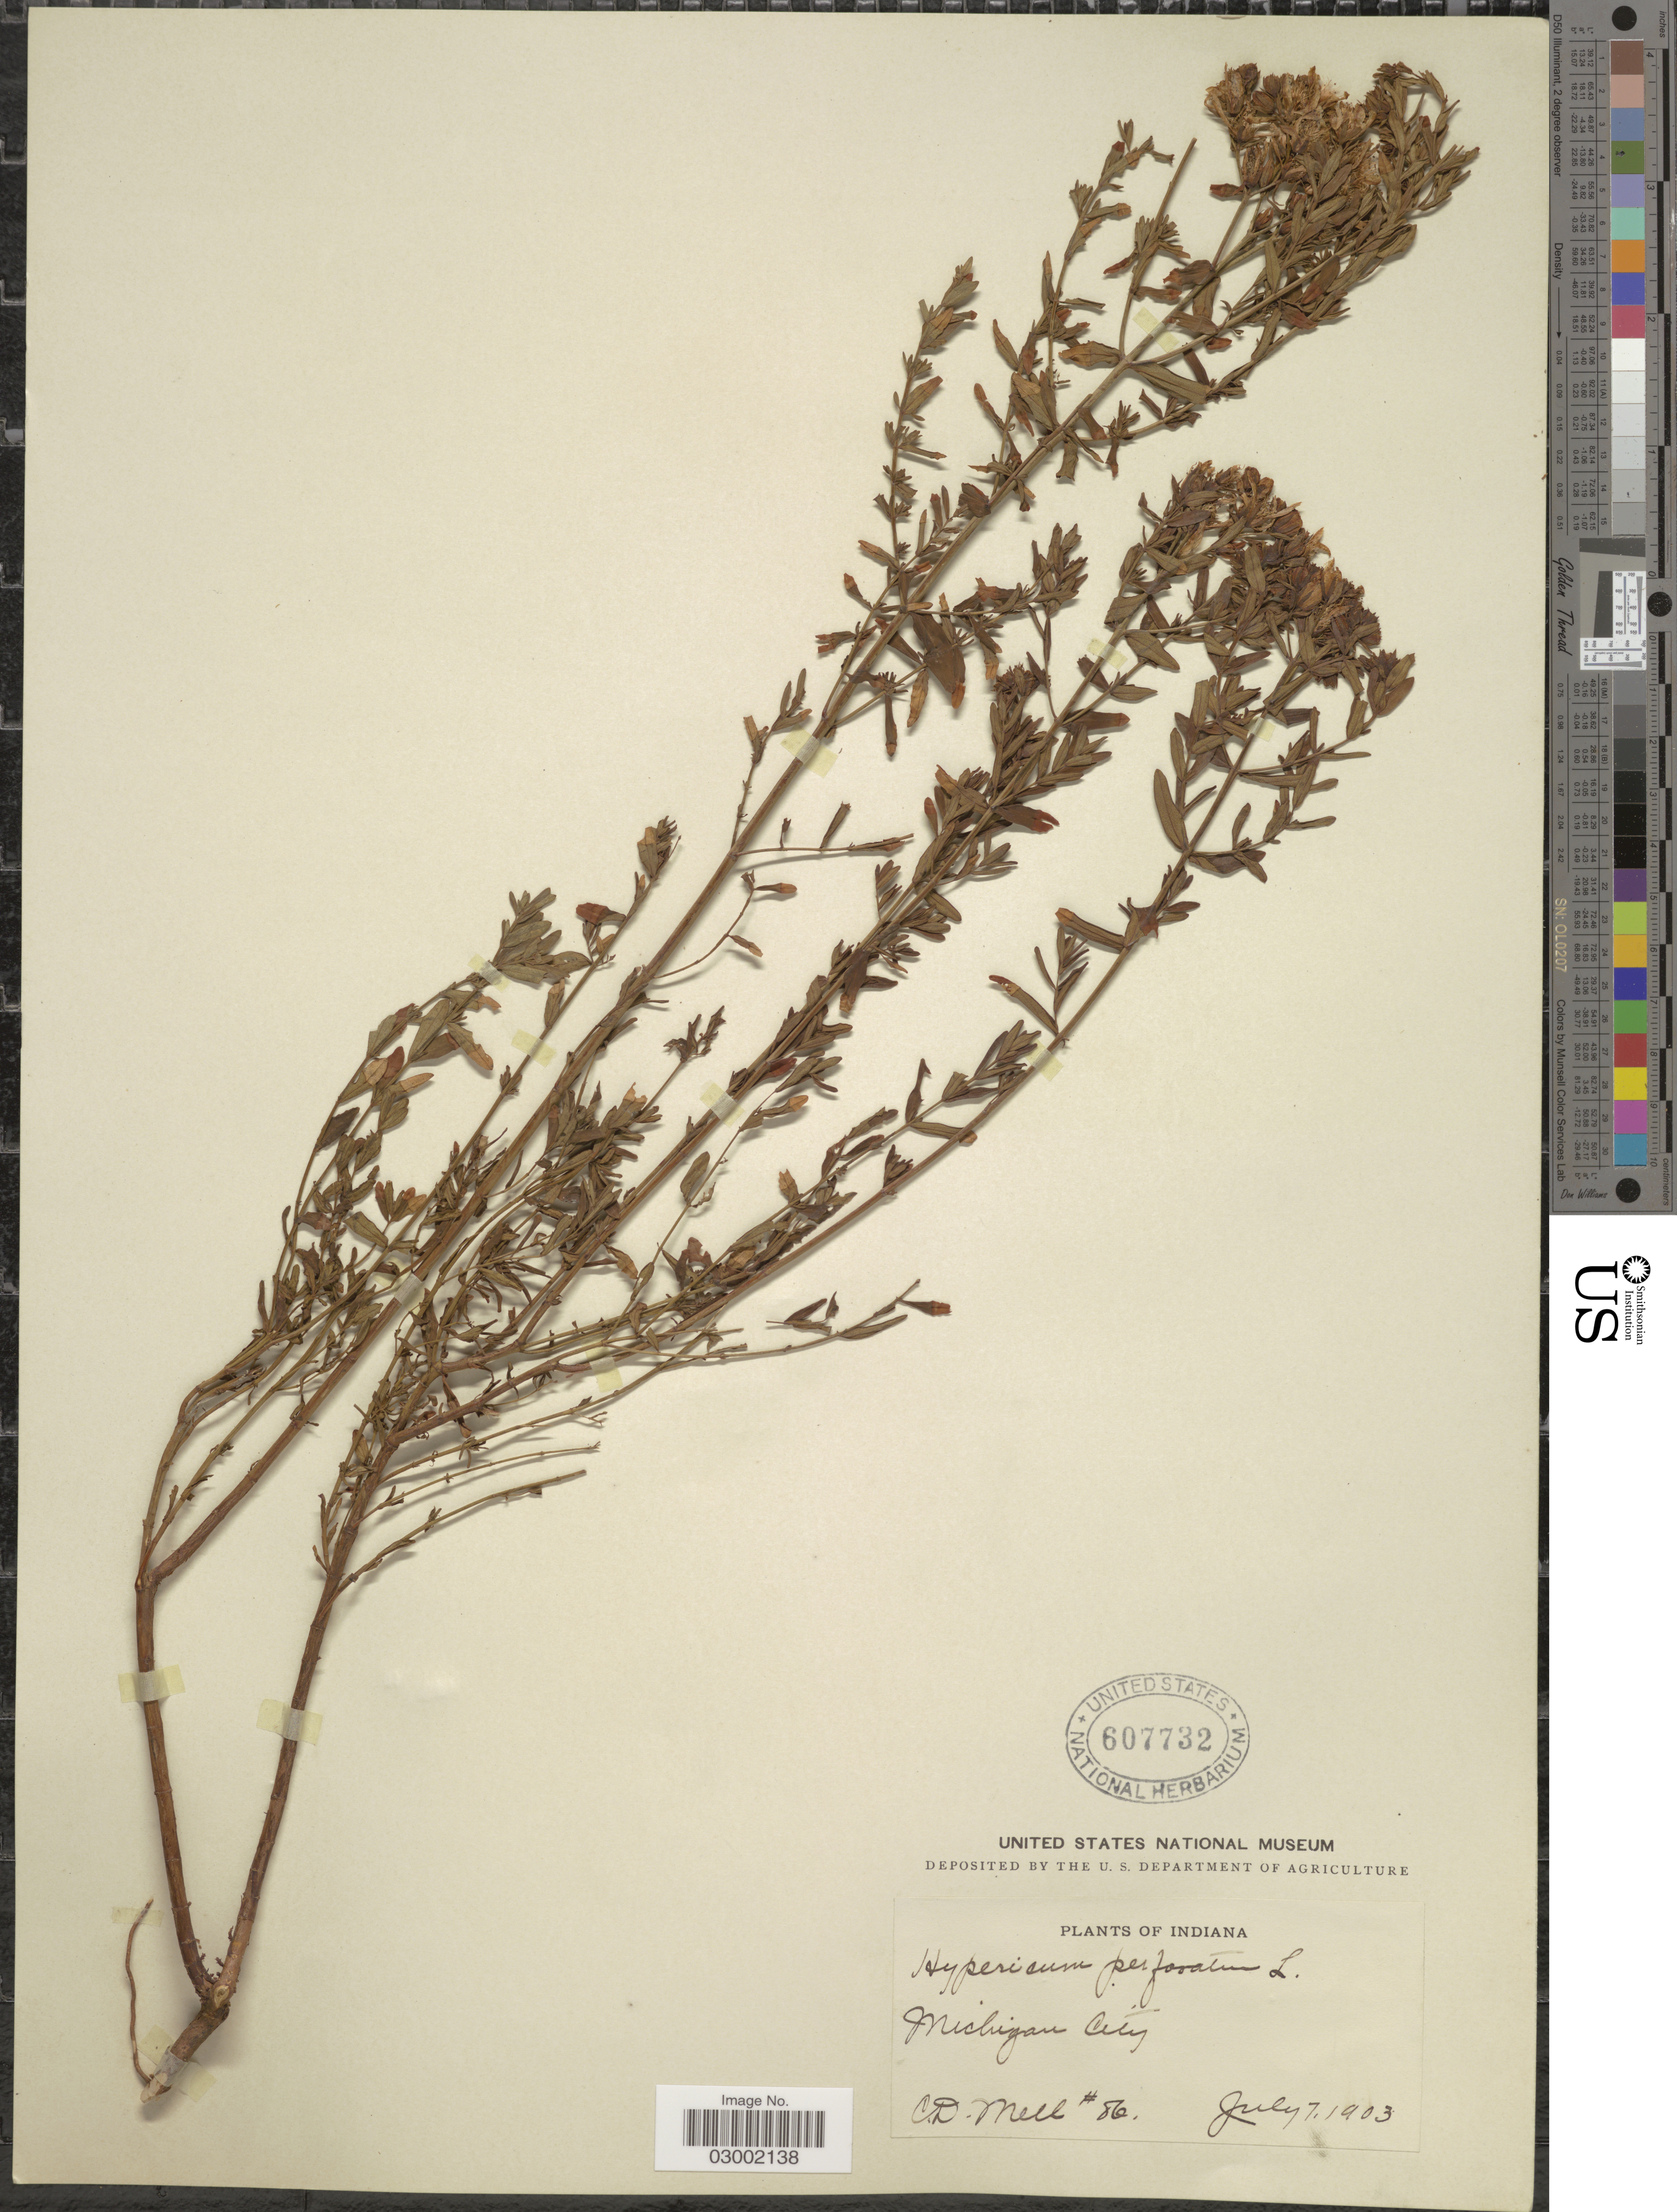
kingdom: Plantae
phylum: Tracheophyta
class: Magnoliopsida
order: Malpighiales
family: Hypericaceae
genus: Hypericum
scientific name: Hypericum perforatum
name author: L.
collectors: C. D. Mell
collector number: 86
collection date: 1903-07-07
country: United States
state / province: Indiana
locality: Michigan City.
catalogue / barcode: US 607732